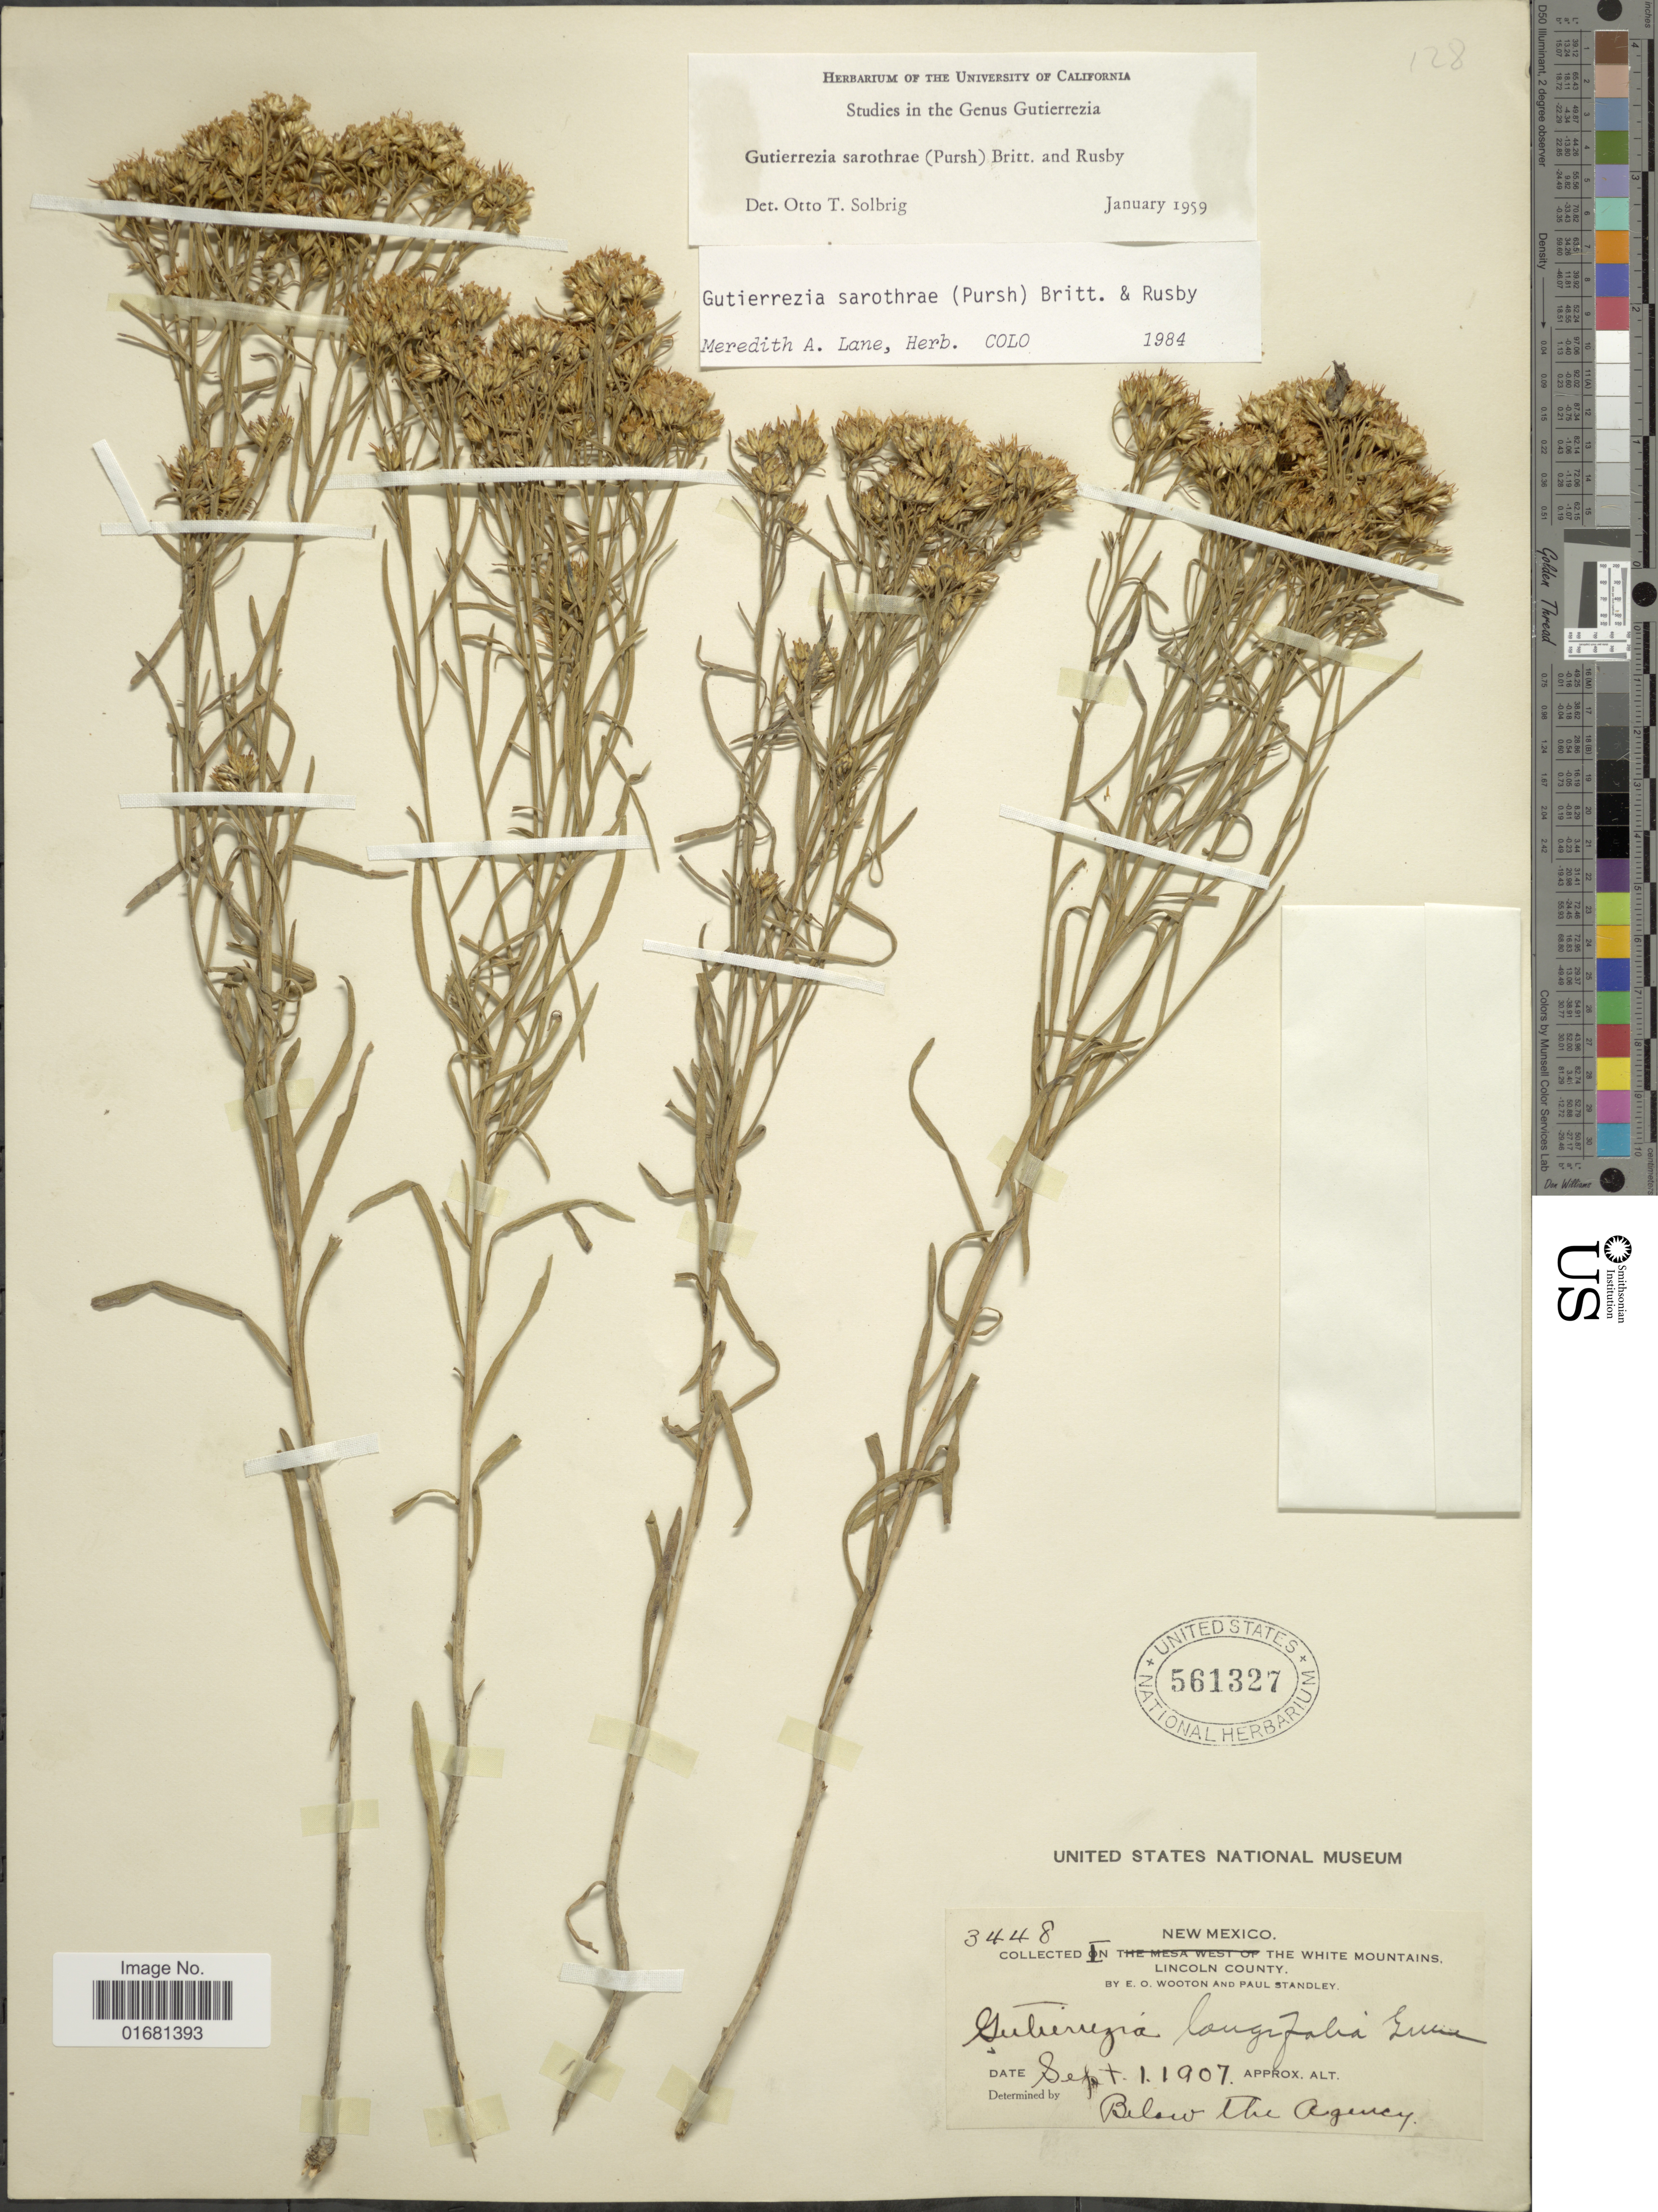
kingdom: Plantae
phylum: Tracheophyta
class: Magnoliopsida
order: Asterales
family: Asteraceae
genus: Gutierrezia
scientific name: Gutierrezia sarothrae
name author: (Pursh) Britton & Rusby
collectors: E. O. Wooton & P. C. Standley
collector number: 3448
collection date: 1907-09-01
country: United States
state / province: New Mexico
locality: New Mexico. The White Mountains. Lincoln County. Below the agency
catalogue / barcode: US 561327